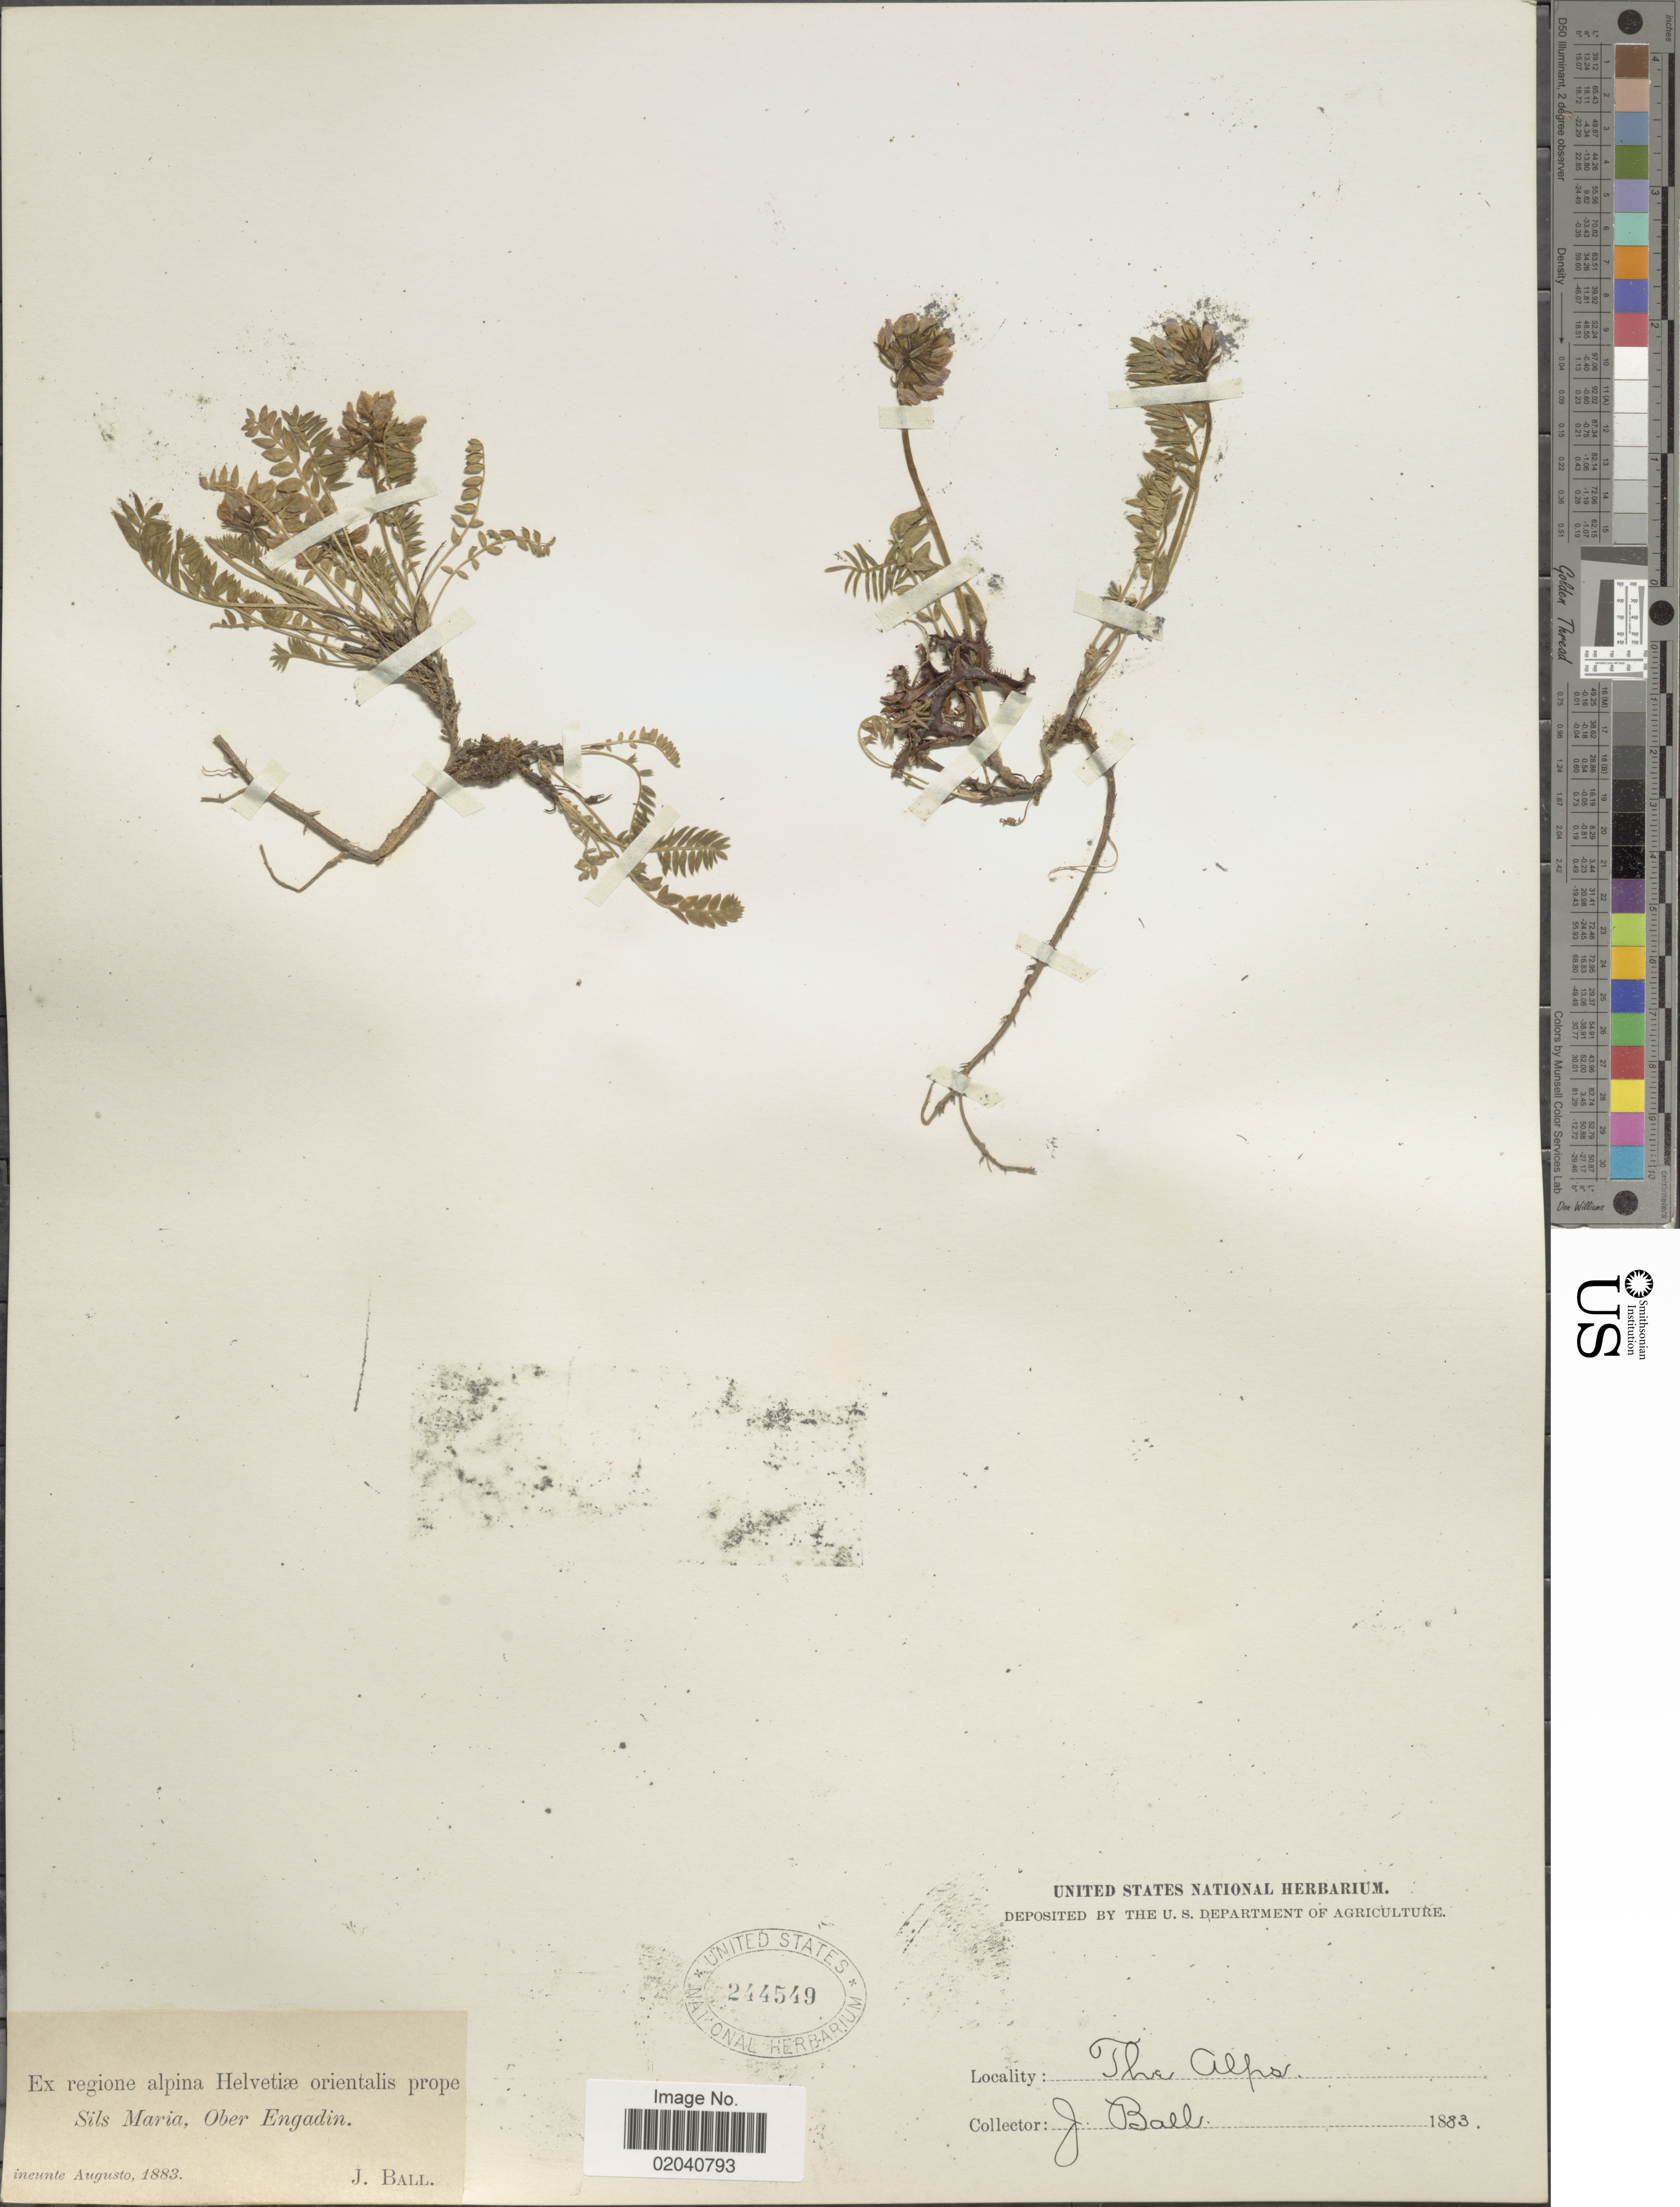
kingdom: Plantae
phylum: Tracheophyta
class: Magnoliopsida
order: Fabales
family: Fabaceae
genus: Oxytropis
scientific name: Oxytropis sp.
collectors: J. Ball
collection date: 1883-08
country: Switzerland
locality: Regione alpina Helvetiæ orientalis prope Sils Maria, Ober Engadin, The Alps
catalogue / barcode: US 244549